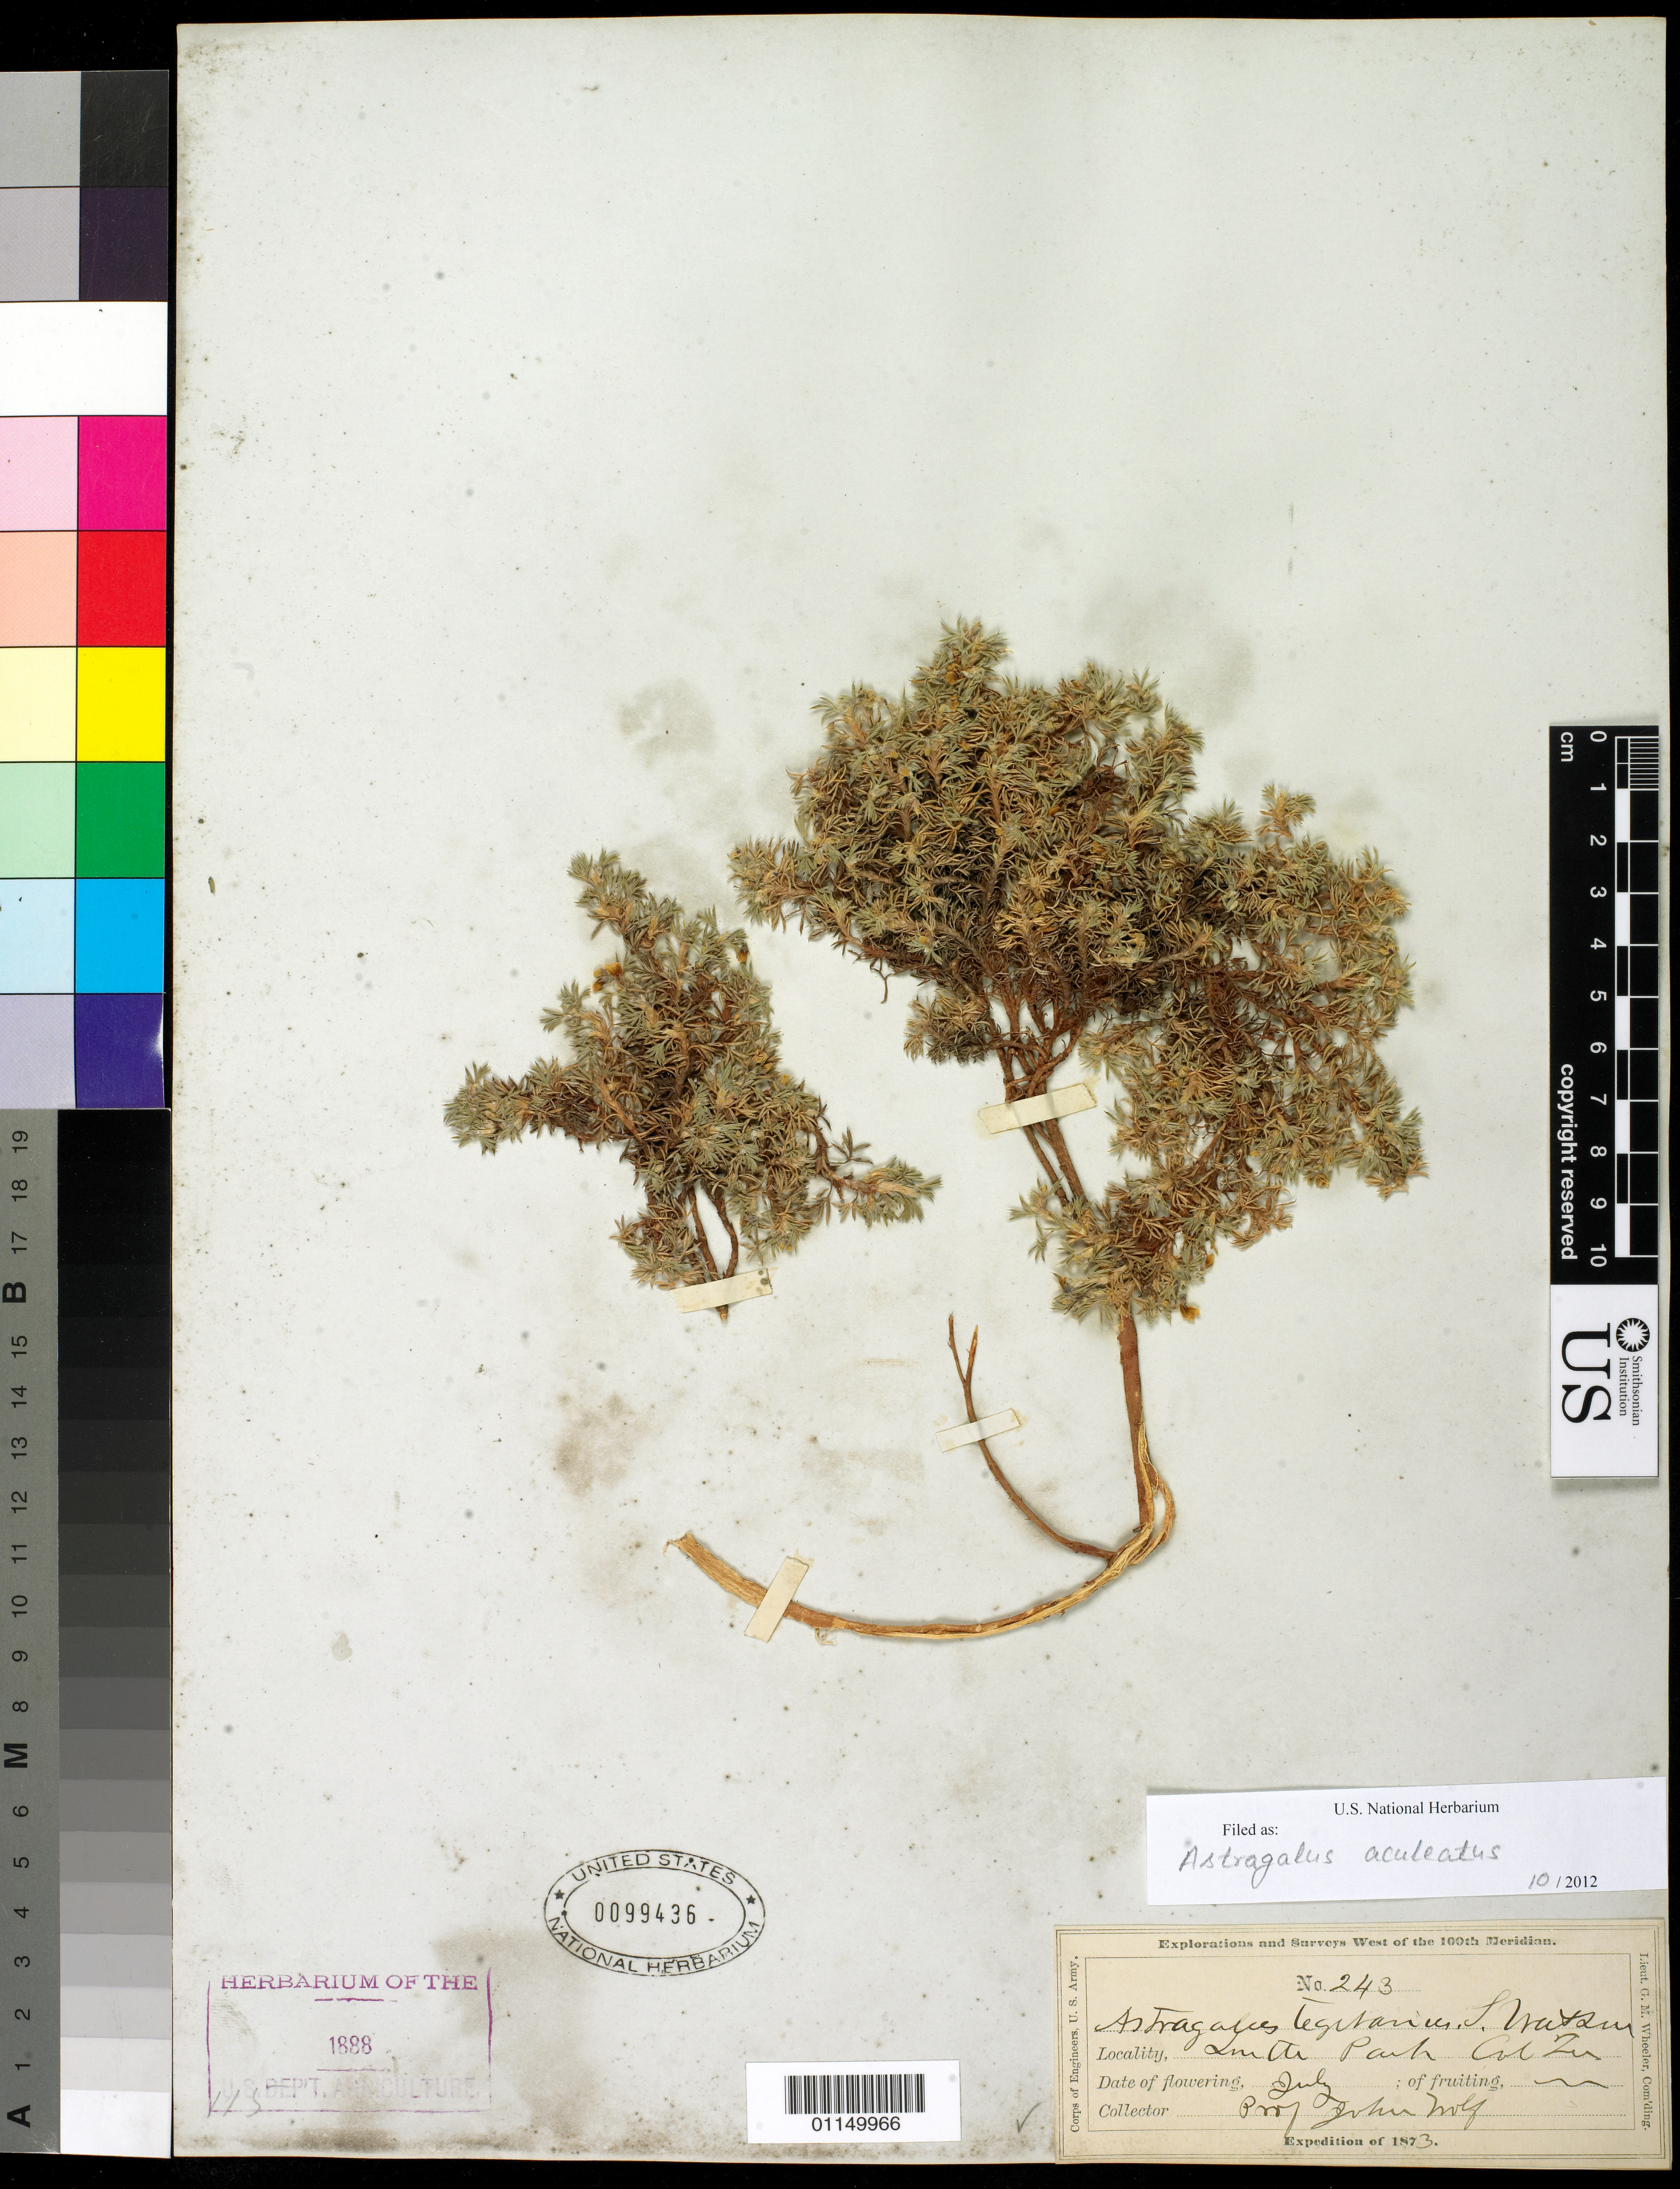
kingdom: Plantae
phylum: Tracheophyta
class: Magnoliopsida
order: Fabales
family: Fabaceae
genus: Astragalus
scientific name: Astragalus aculeatus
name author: A. Nelson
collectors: J. Wolf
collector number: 243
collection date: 1873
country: United States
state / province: Colorado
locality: South Park, Col Ter.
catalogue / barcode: US 99436